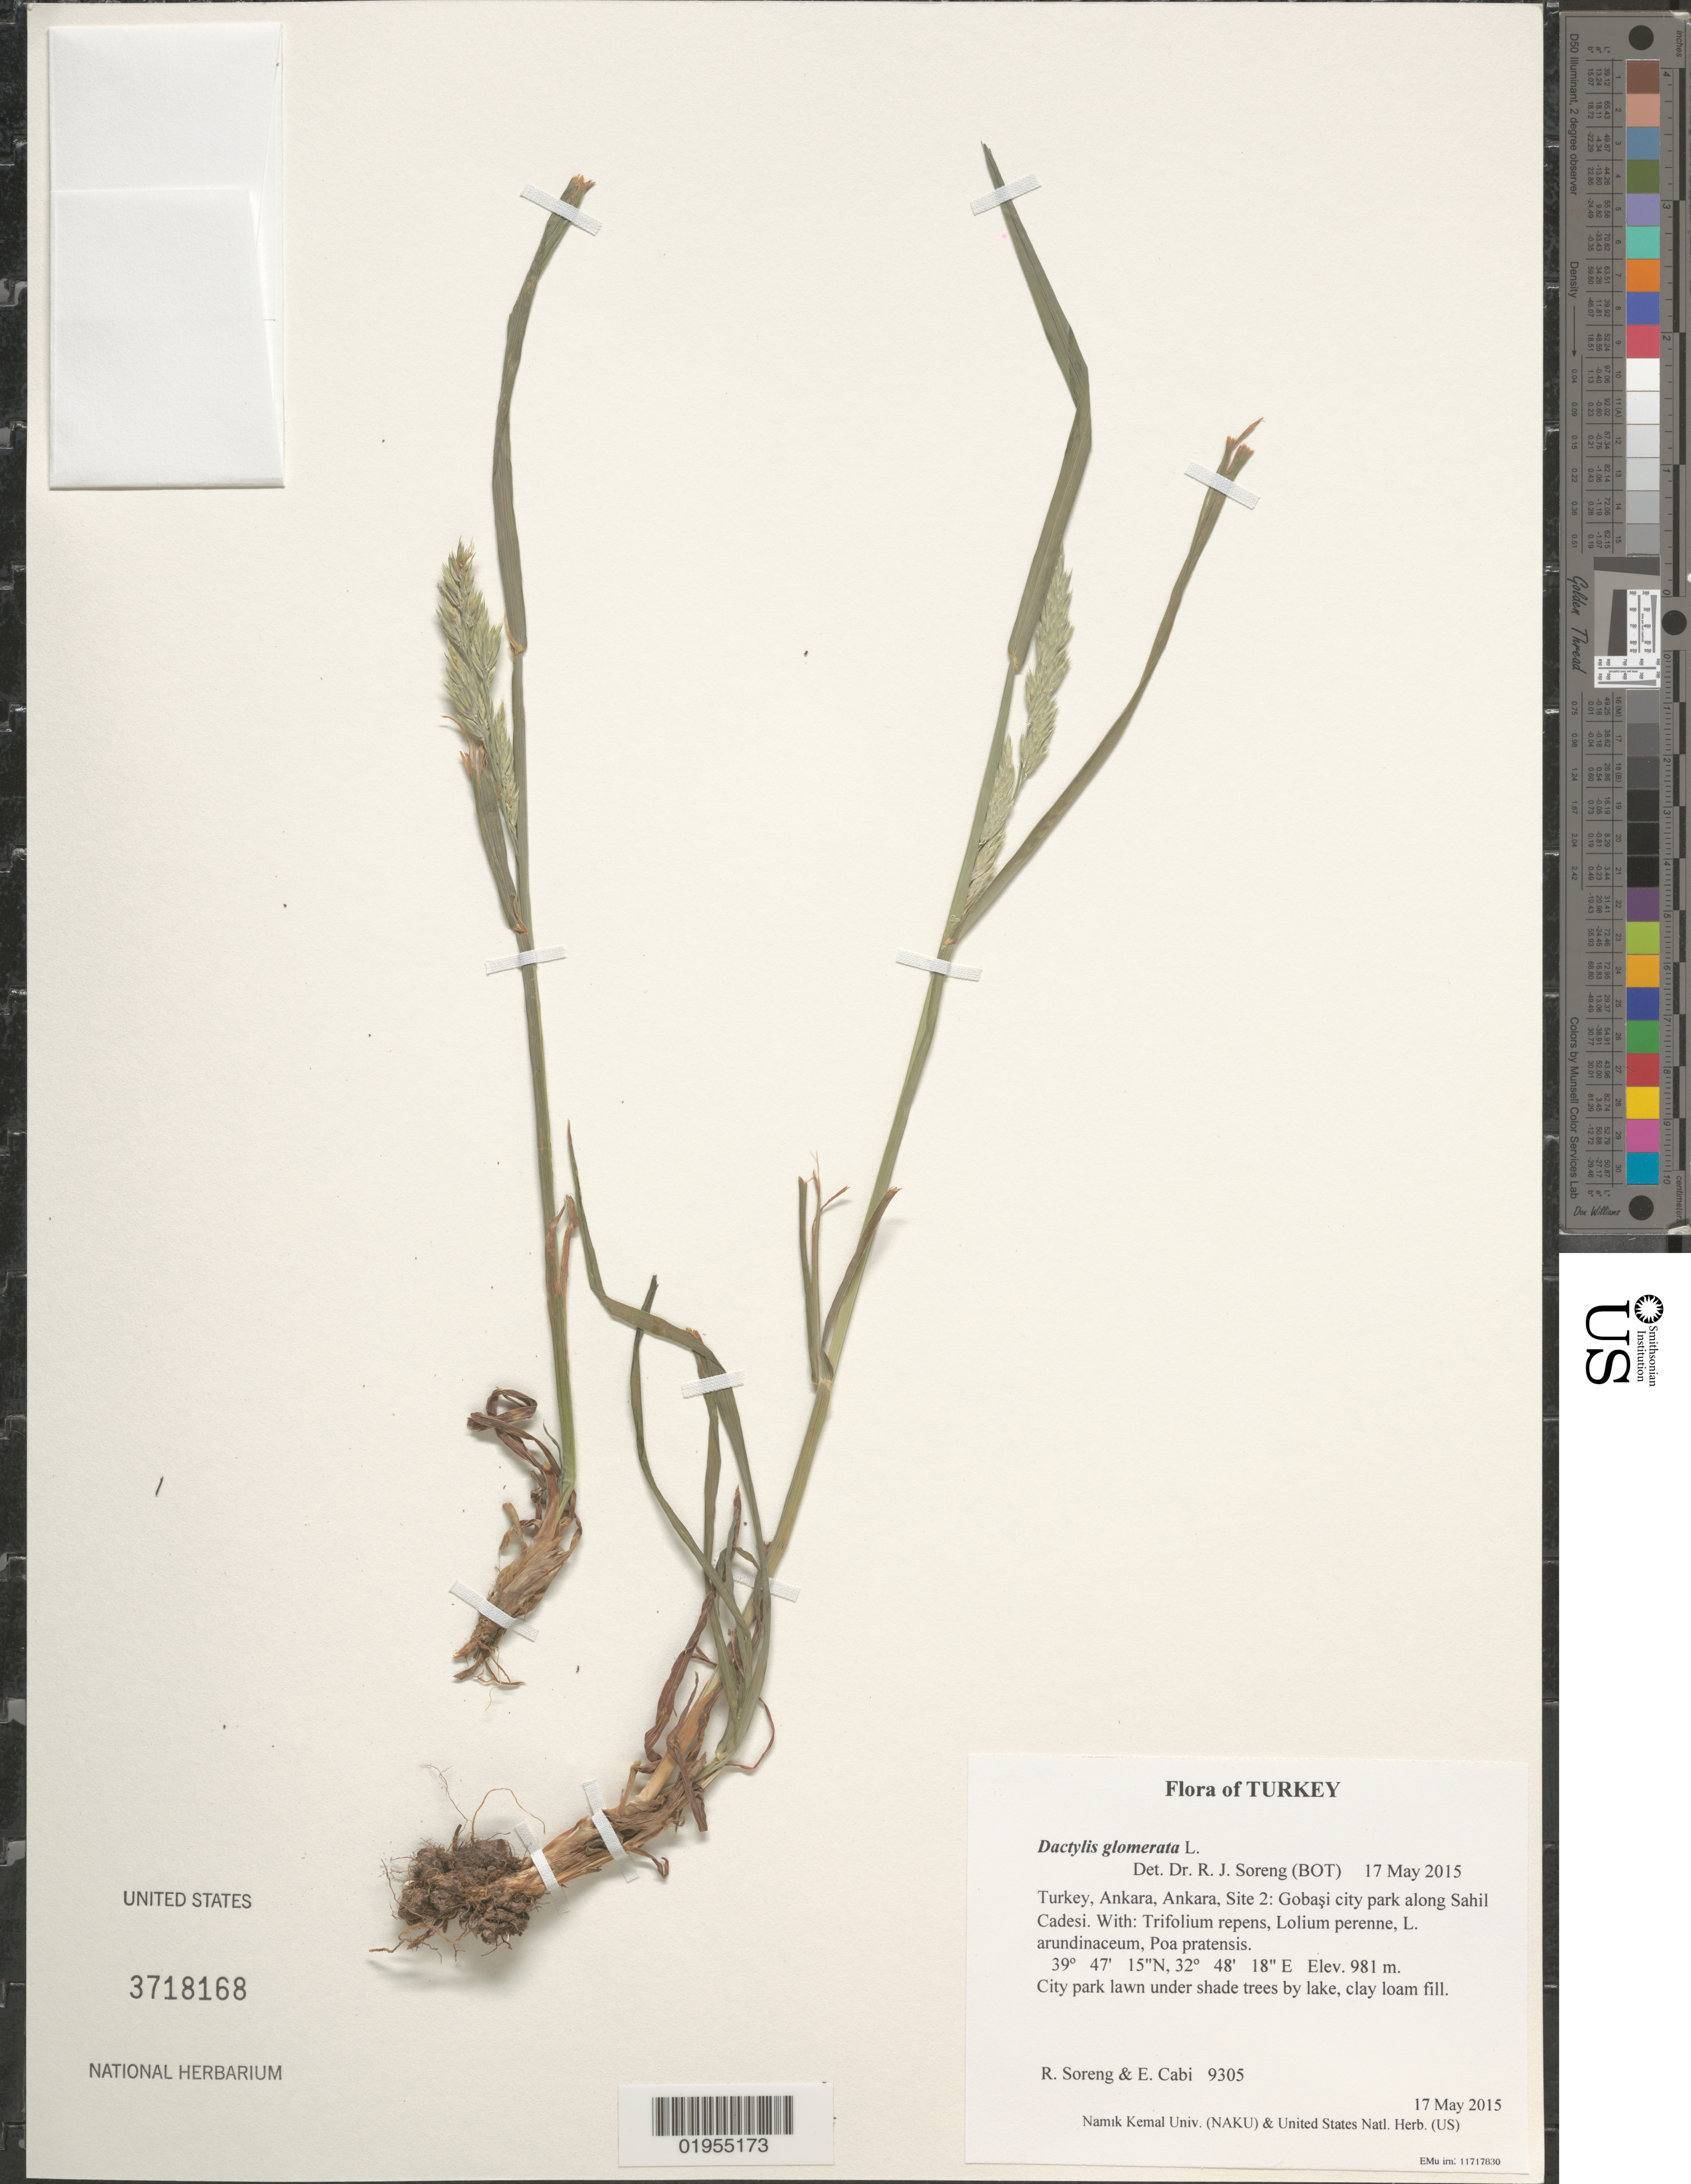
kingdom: Plantae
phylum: Tracheophyta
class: Liliopsida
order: Poales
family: Poaceae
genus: Dactylis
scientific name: Dactylis glomerata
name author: L.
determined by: Soreng, Robert J., Research Associate (BOT), Smithsonian Institution - National Museum of Natural History (UNITED STATES)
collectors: R. J. Soreng & E. Cabi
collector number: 9305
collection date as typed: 2015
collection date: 2015-05-17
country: Turkey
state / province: Ankara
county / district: Ankara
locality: Site 2: Gobasi city park along Sahil Cadesi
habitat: City park lawn under shade trees by lake, clay loam fill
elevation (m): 981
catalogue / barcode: US 3718168